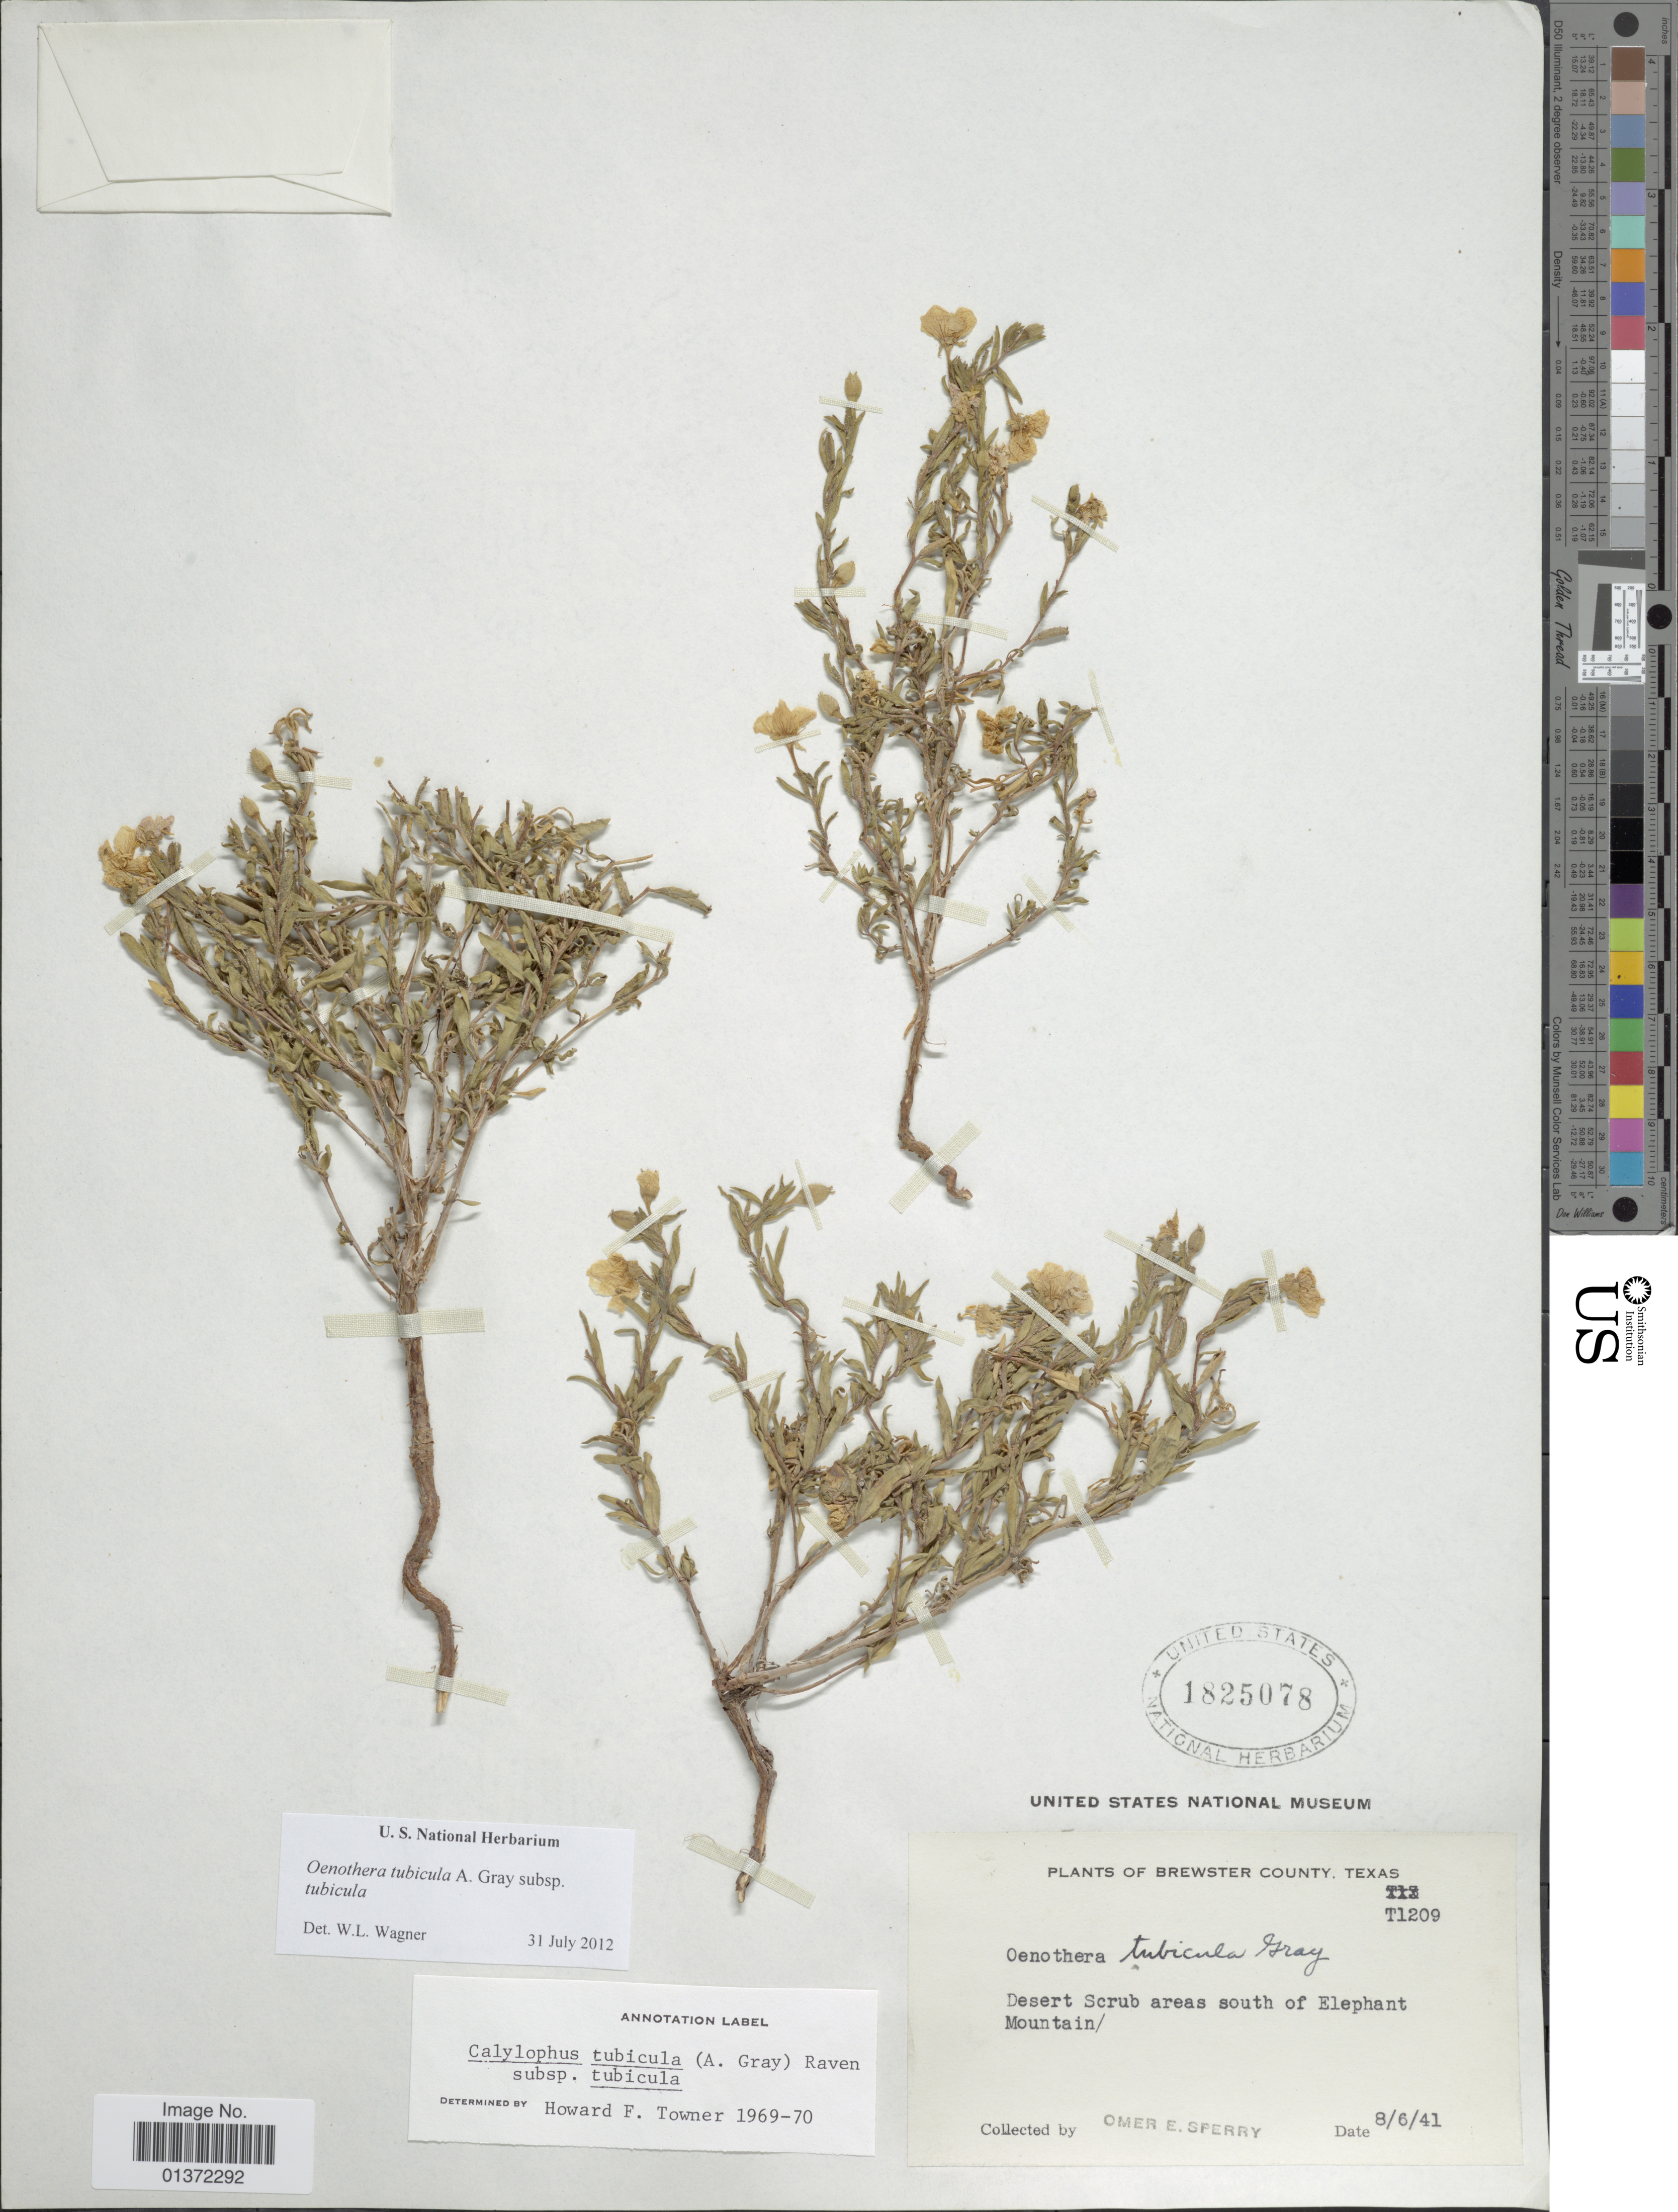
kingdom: Plantae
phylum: Tracheophyta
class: Magnoliopsida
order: Myrtales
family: Onagraceae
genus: Oenothera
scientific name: Oenothera tubicula subsp. tubicula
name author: A. Gray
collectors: O. E. Sperry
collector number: T1209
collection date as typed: Transcribed d/m/y: 6/8/41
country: United States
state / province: Texas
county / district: Brewster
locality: desert scrub areas south of Elephant Mountain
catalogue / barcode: US 1825078